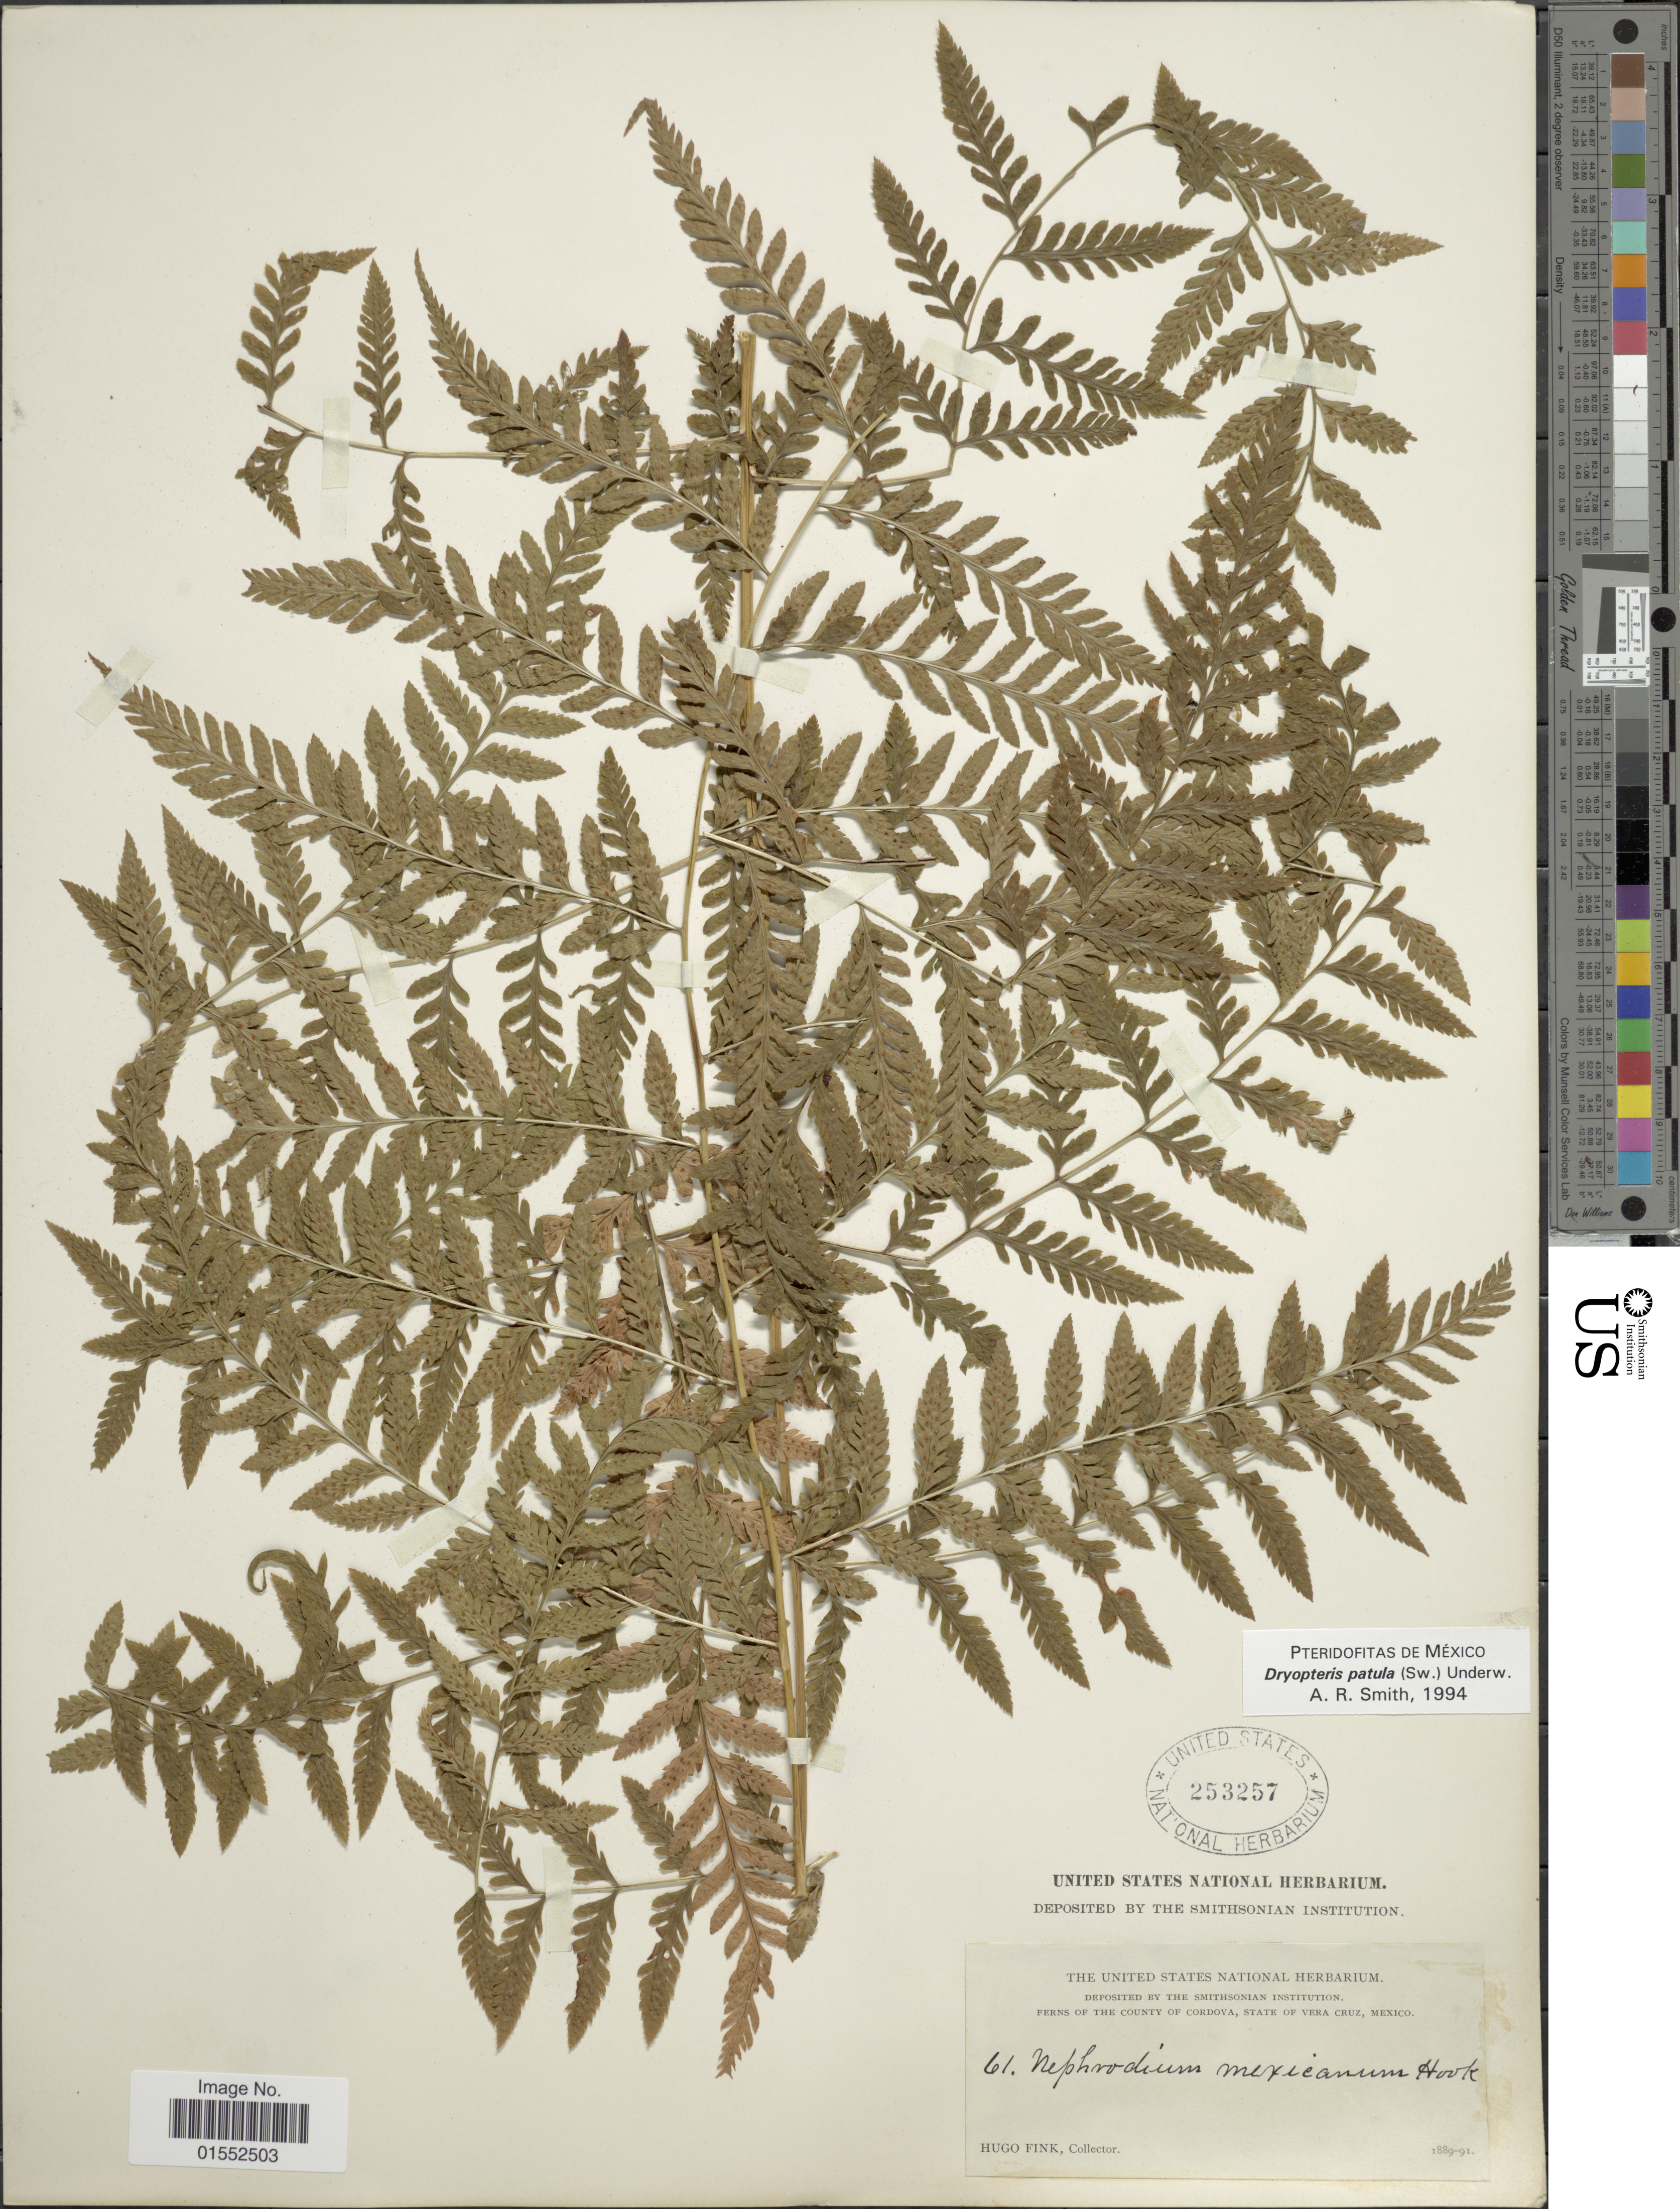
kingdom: Plantae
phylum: Tracheophyta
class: Polypodiopsida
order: Polypodiales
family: Dryopteridaceae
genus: Dryopteris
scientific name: Dryopteris patula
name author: (Sw.) Underw.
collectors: H. Finck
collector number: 61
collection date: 1889/1891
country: Mexico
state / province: Veracruz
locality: County Cordova, State of Vera Cruz, mexico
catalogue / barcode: US 253257